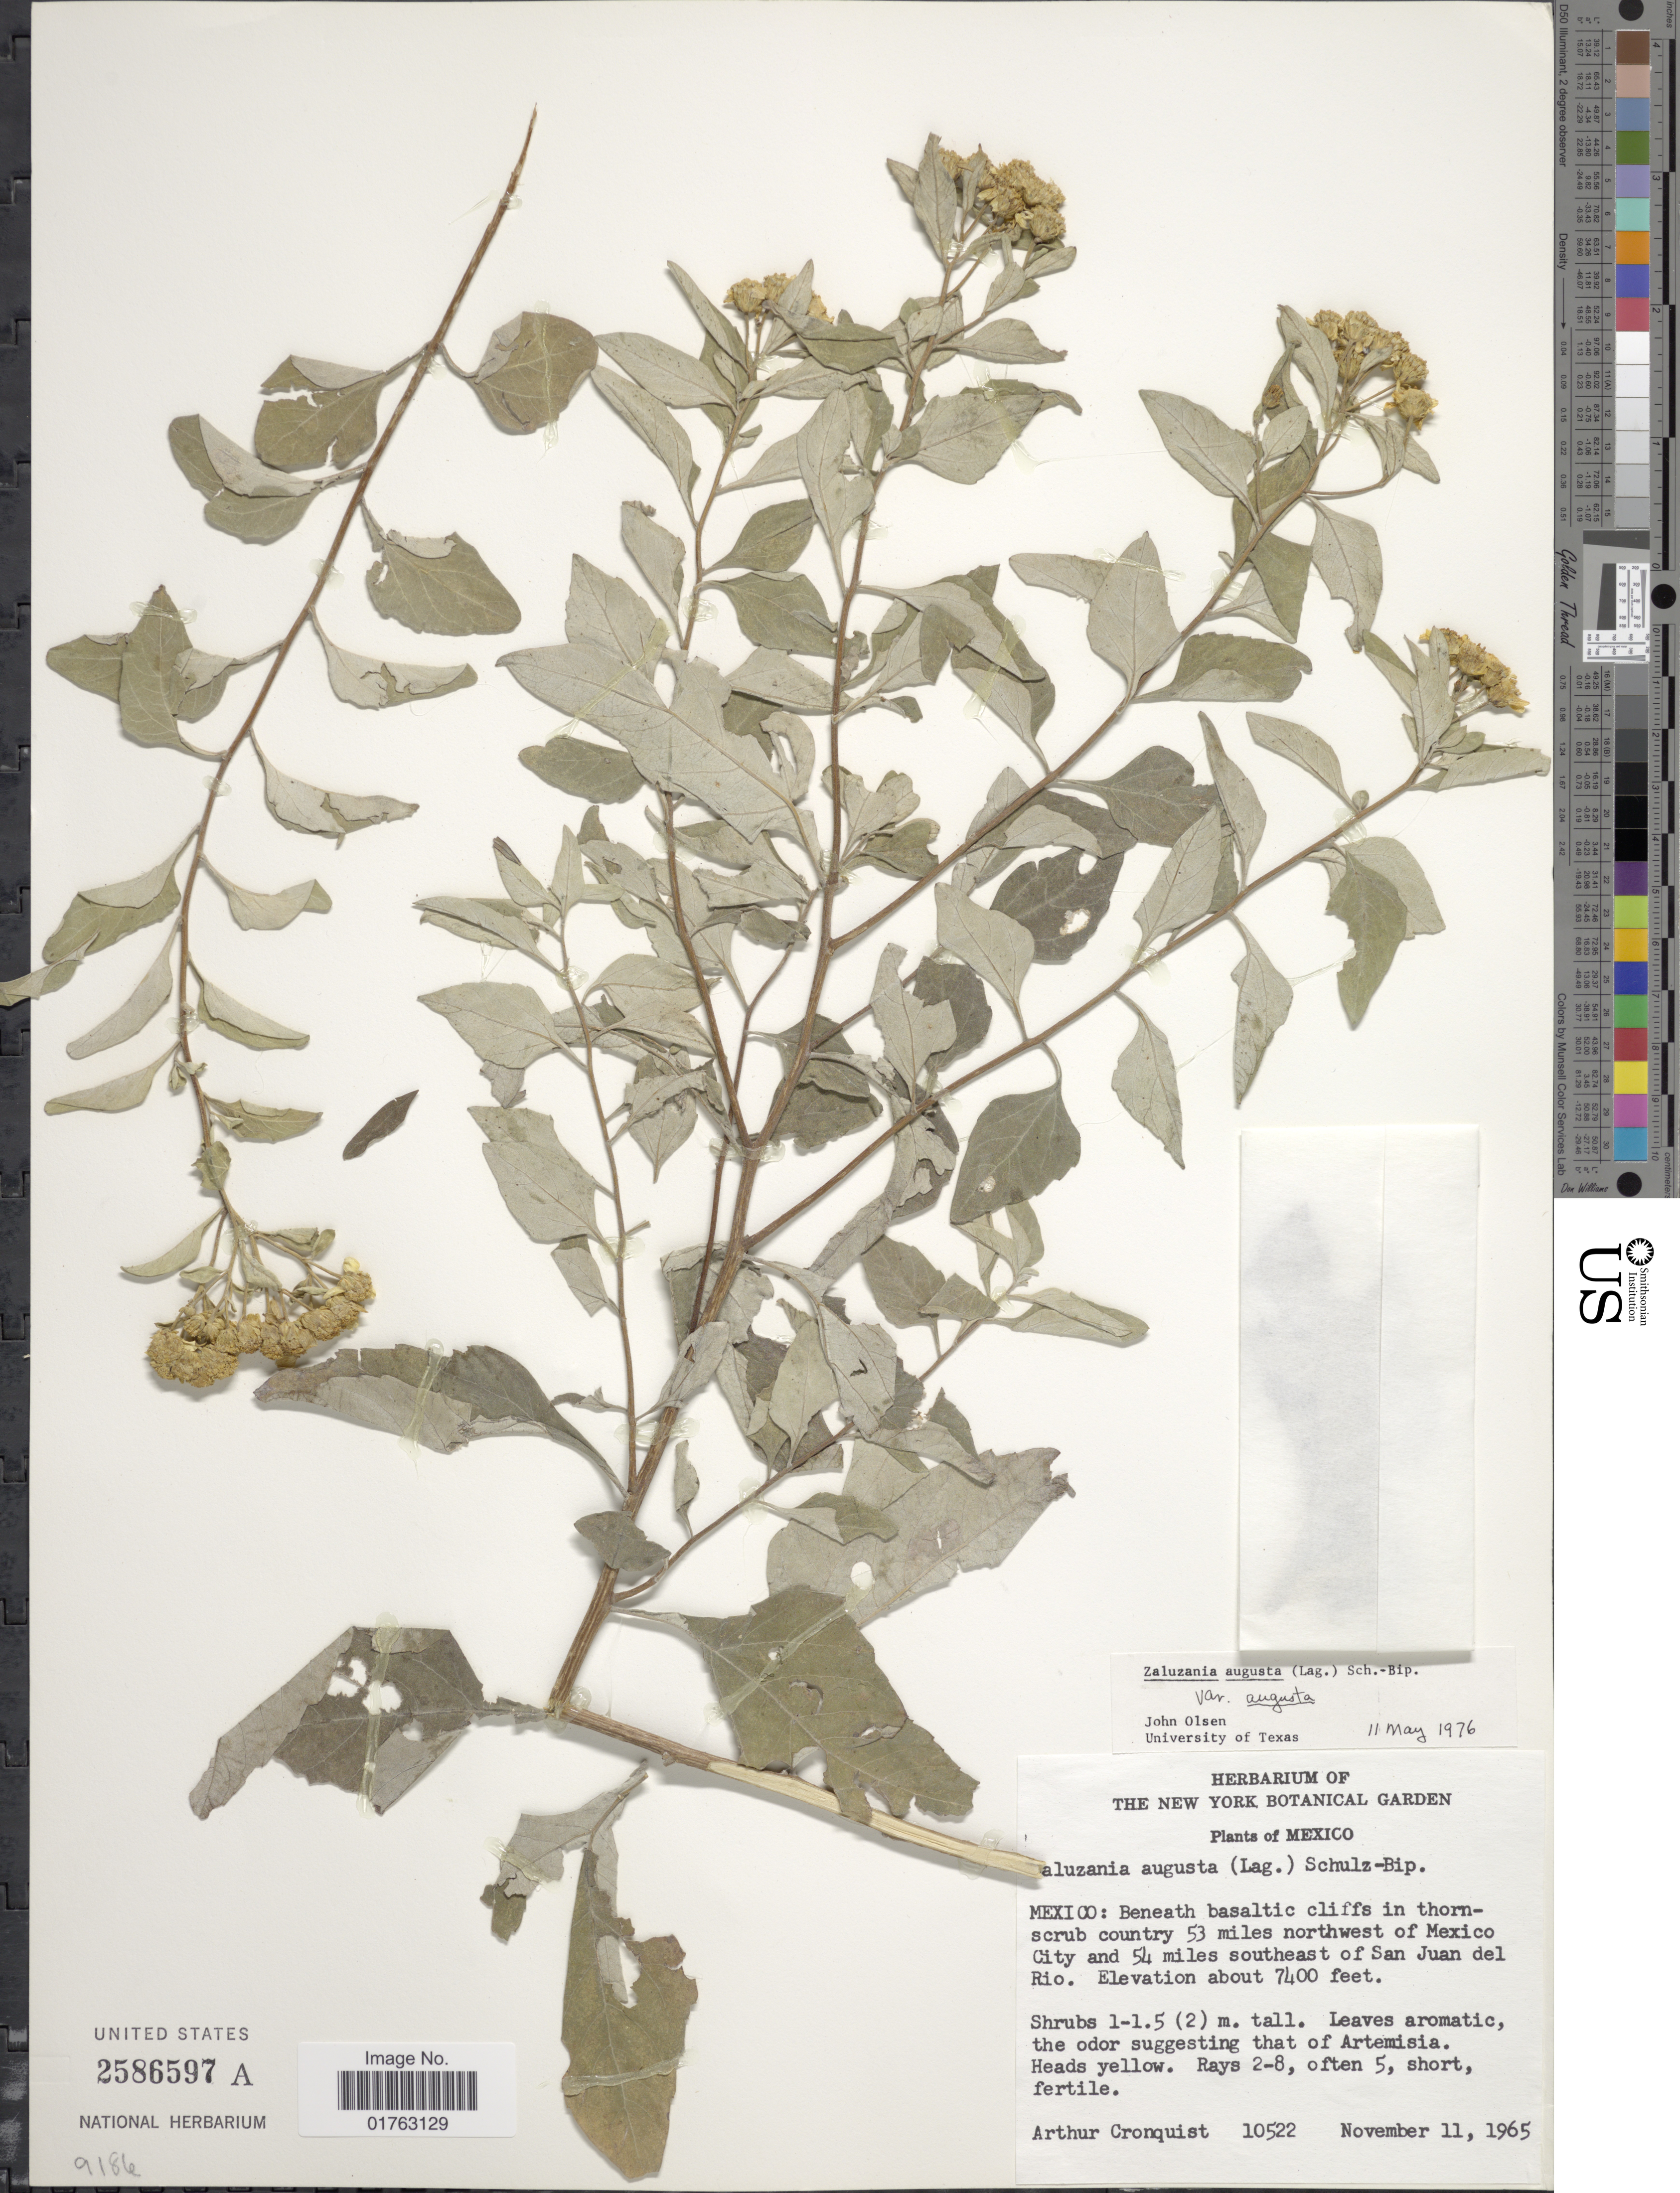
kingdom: Plantae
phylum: Tracheophyta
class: Magnoliopsida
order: Asterales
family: Asteraceae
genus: Zaluzania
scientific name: Zaluzania angusta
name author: (Lag.) Sch. Bip.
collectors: A. J. Cronquist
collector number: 10522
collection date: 1965-11-11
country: Mexico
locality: Beneath basaltic cliffs in thornscrub country 53 miles northwest of Mexico City and 54 miles southeast of San Juan del Rio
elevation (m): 2256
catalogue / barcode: US 2586597A